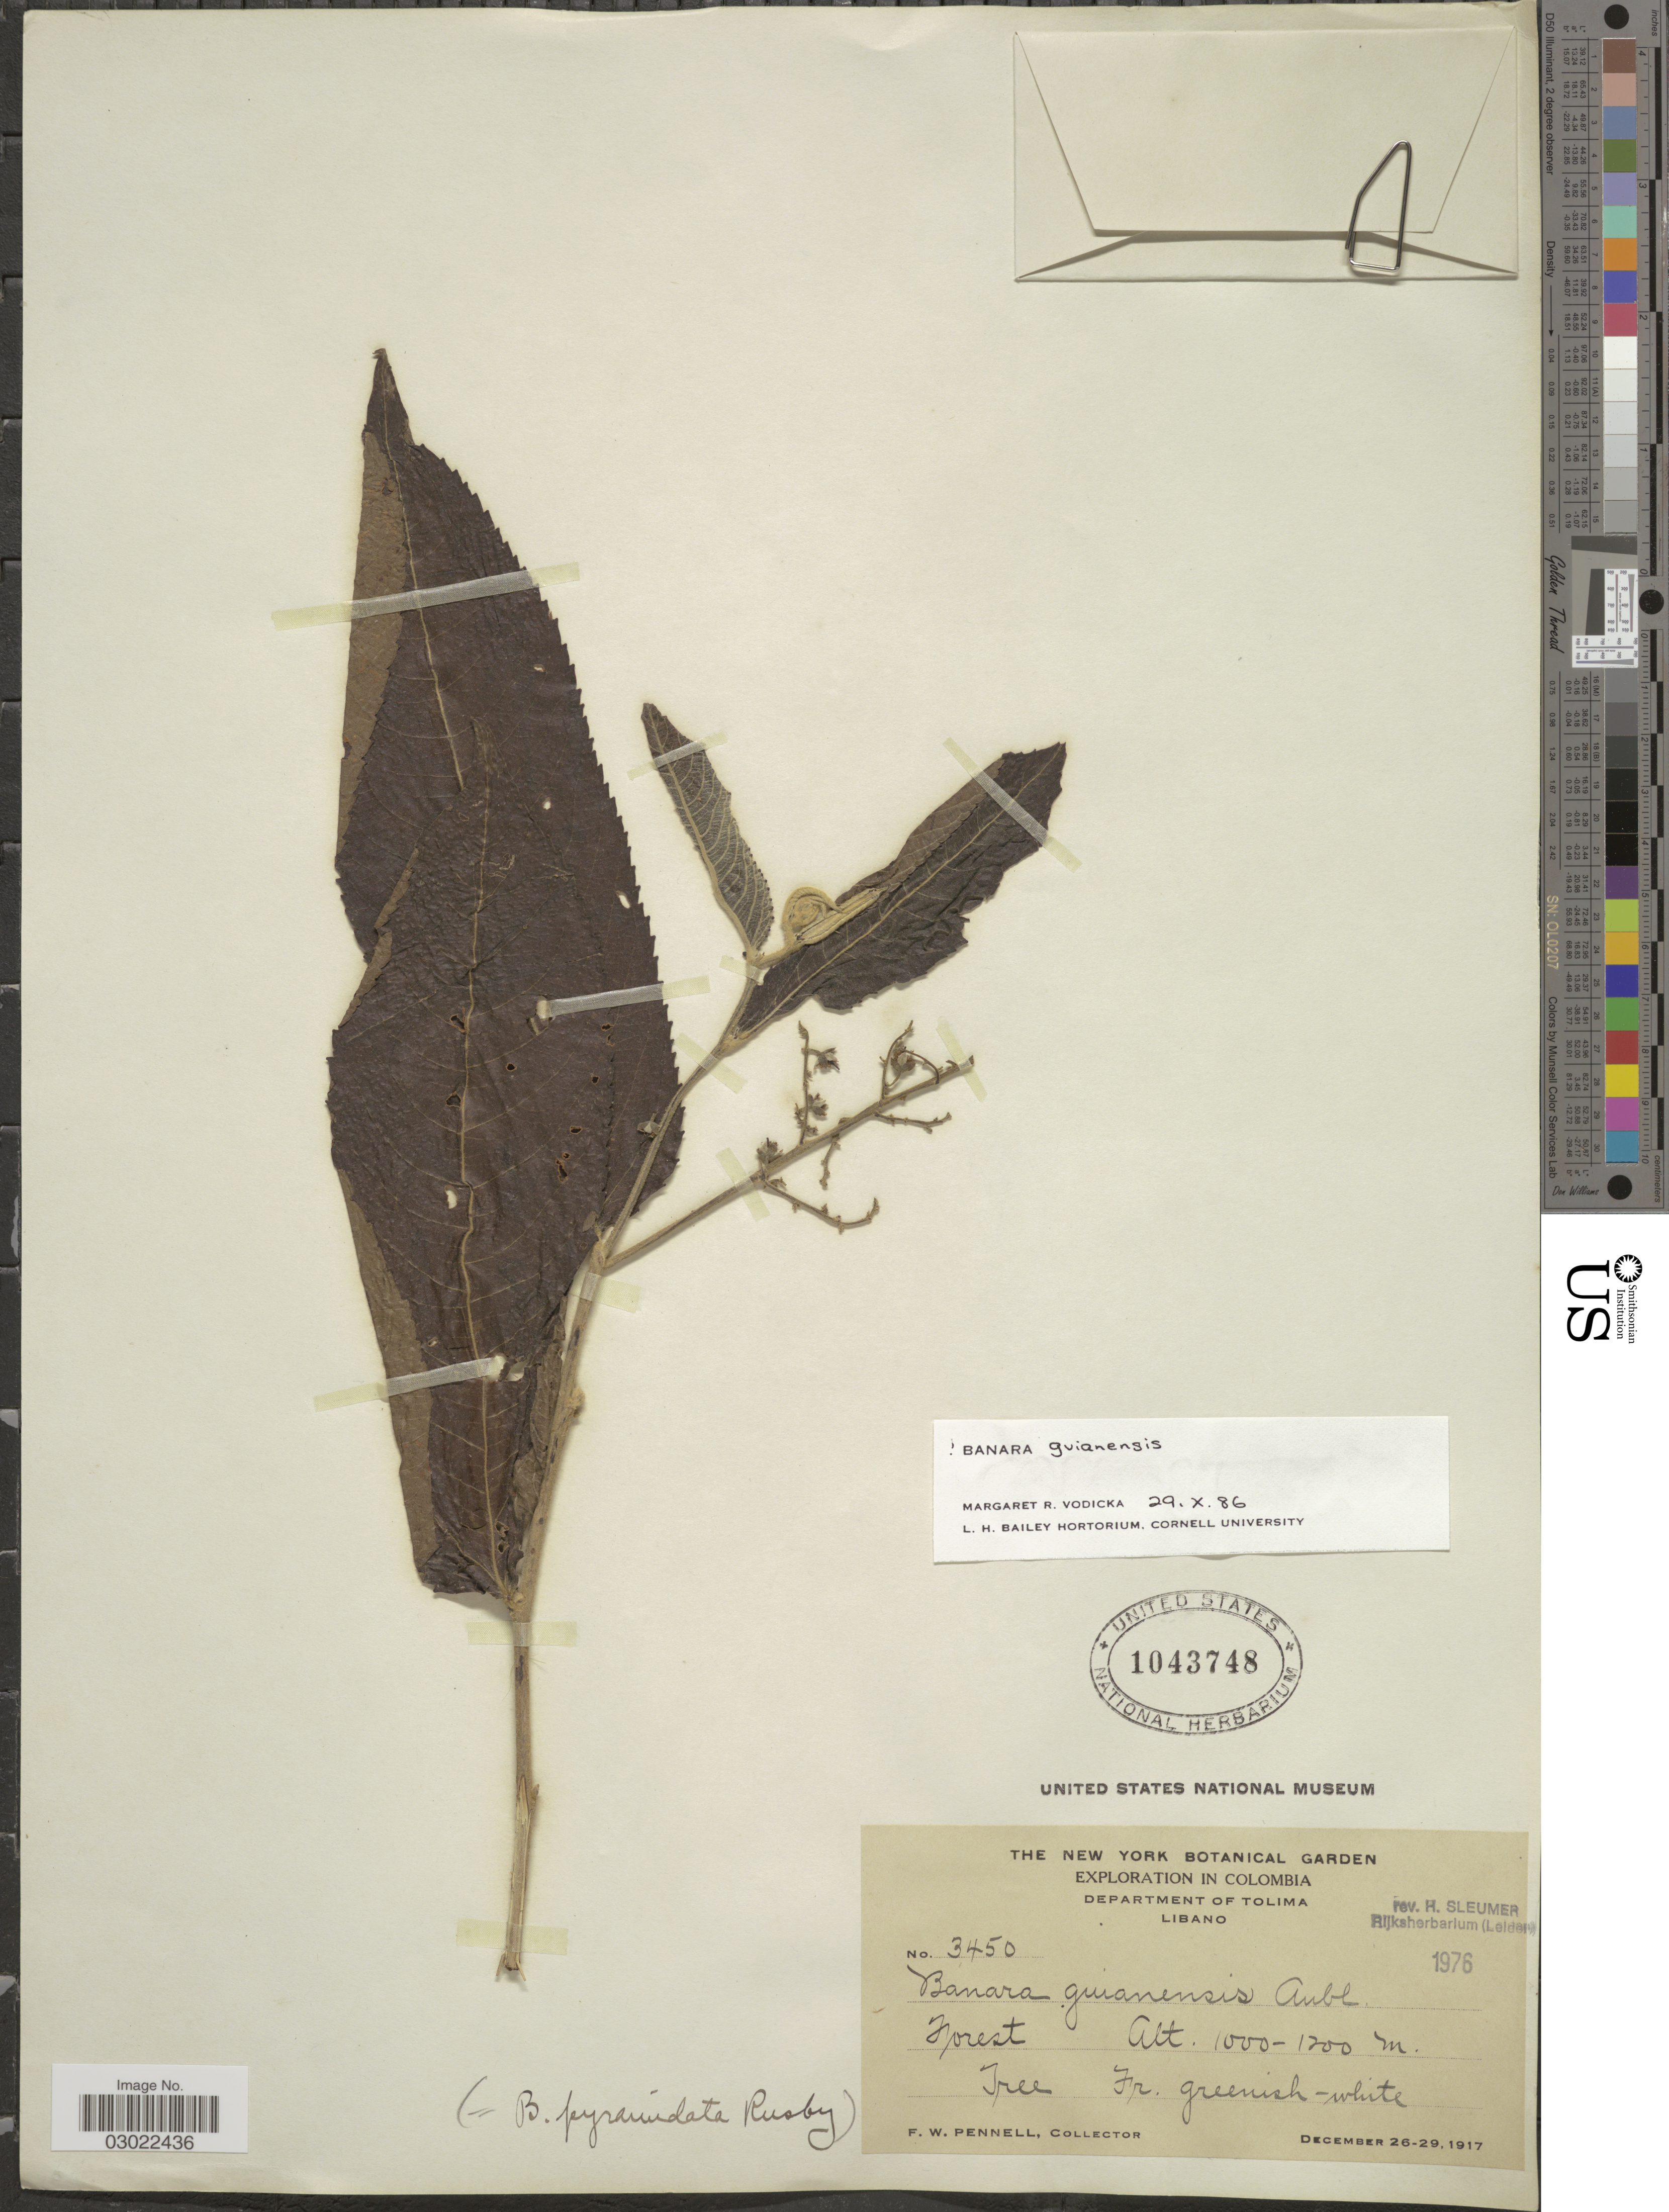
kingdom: Plantae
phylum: Tracheophyta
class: Magnoliopsida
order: Malpighiales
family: Salicaceae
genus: Banara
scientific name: Banara guianensis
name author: Aubl.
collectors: F. W. Pennell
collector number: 3450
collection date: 1917-12-26/1917-12-29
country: Colombia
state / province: Tolima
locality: Department of Tolima. Libano. Forest.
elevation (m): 1000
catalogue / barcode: US 1043748